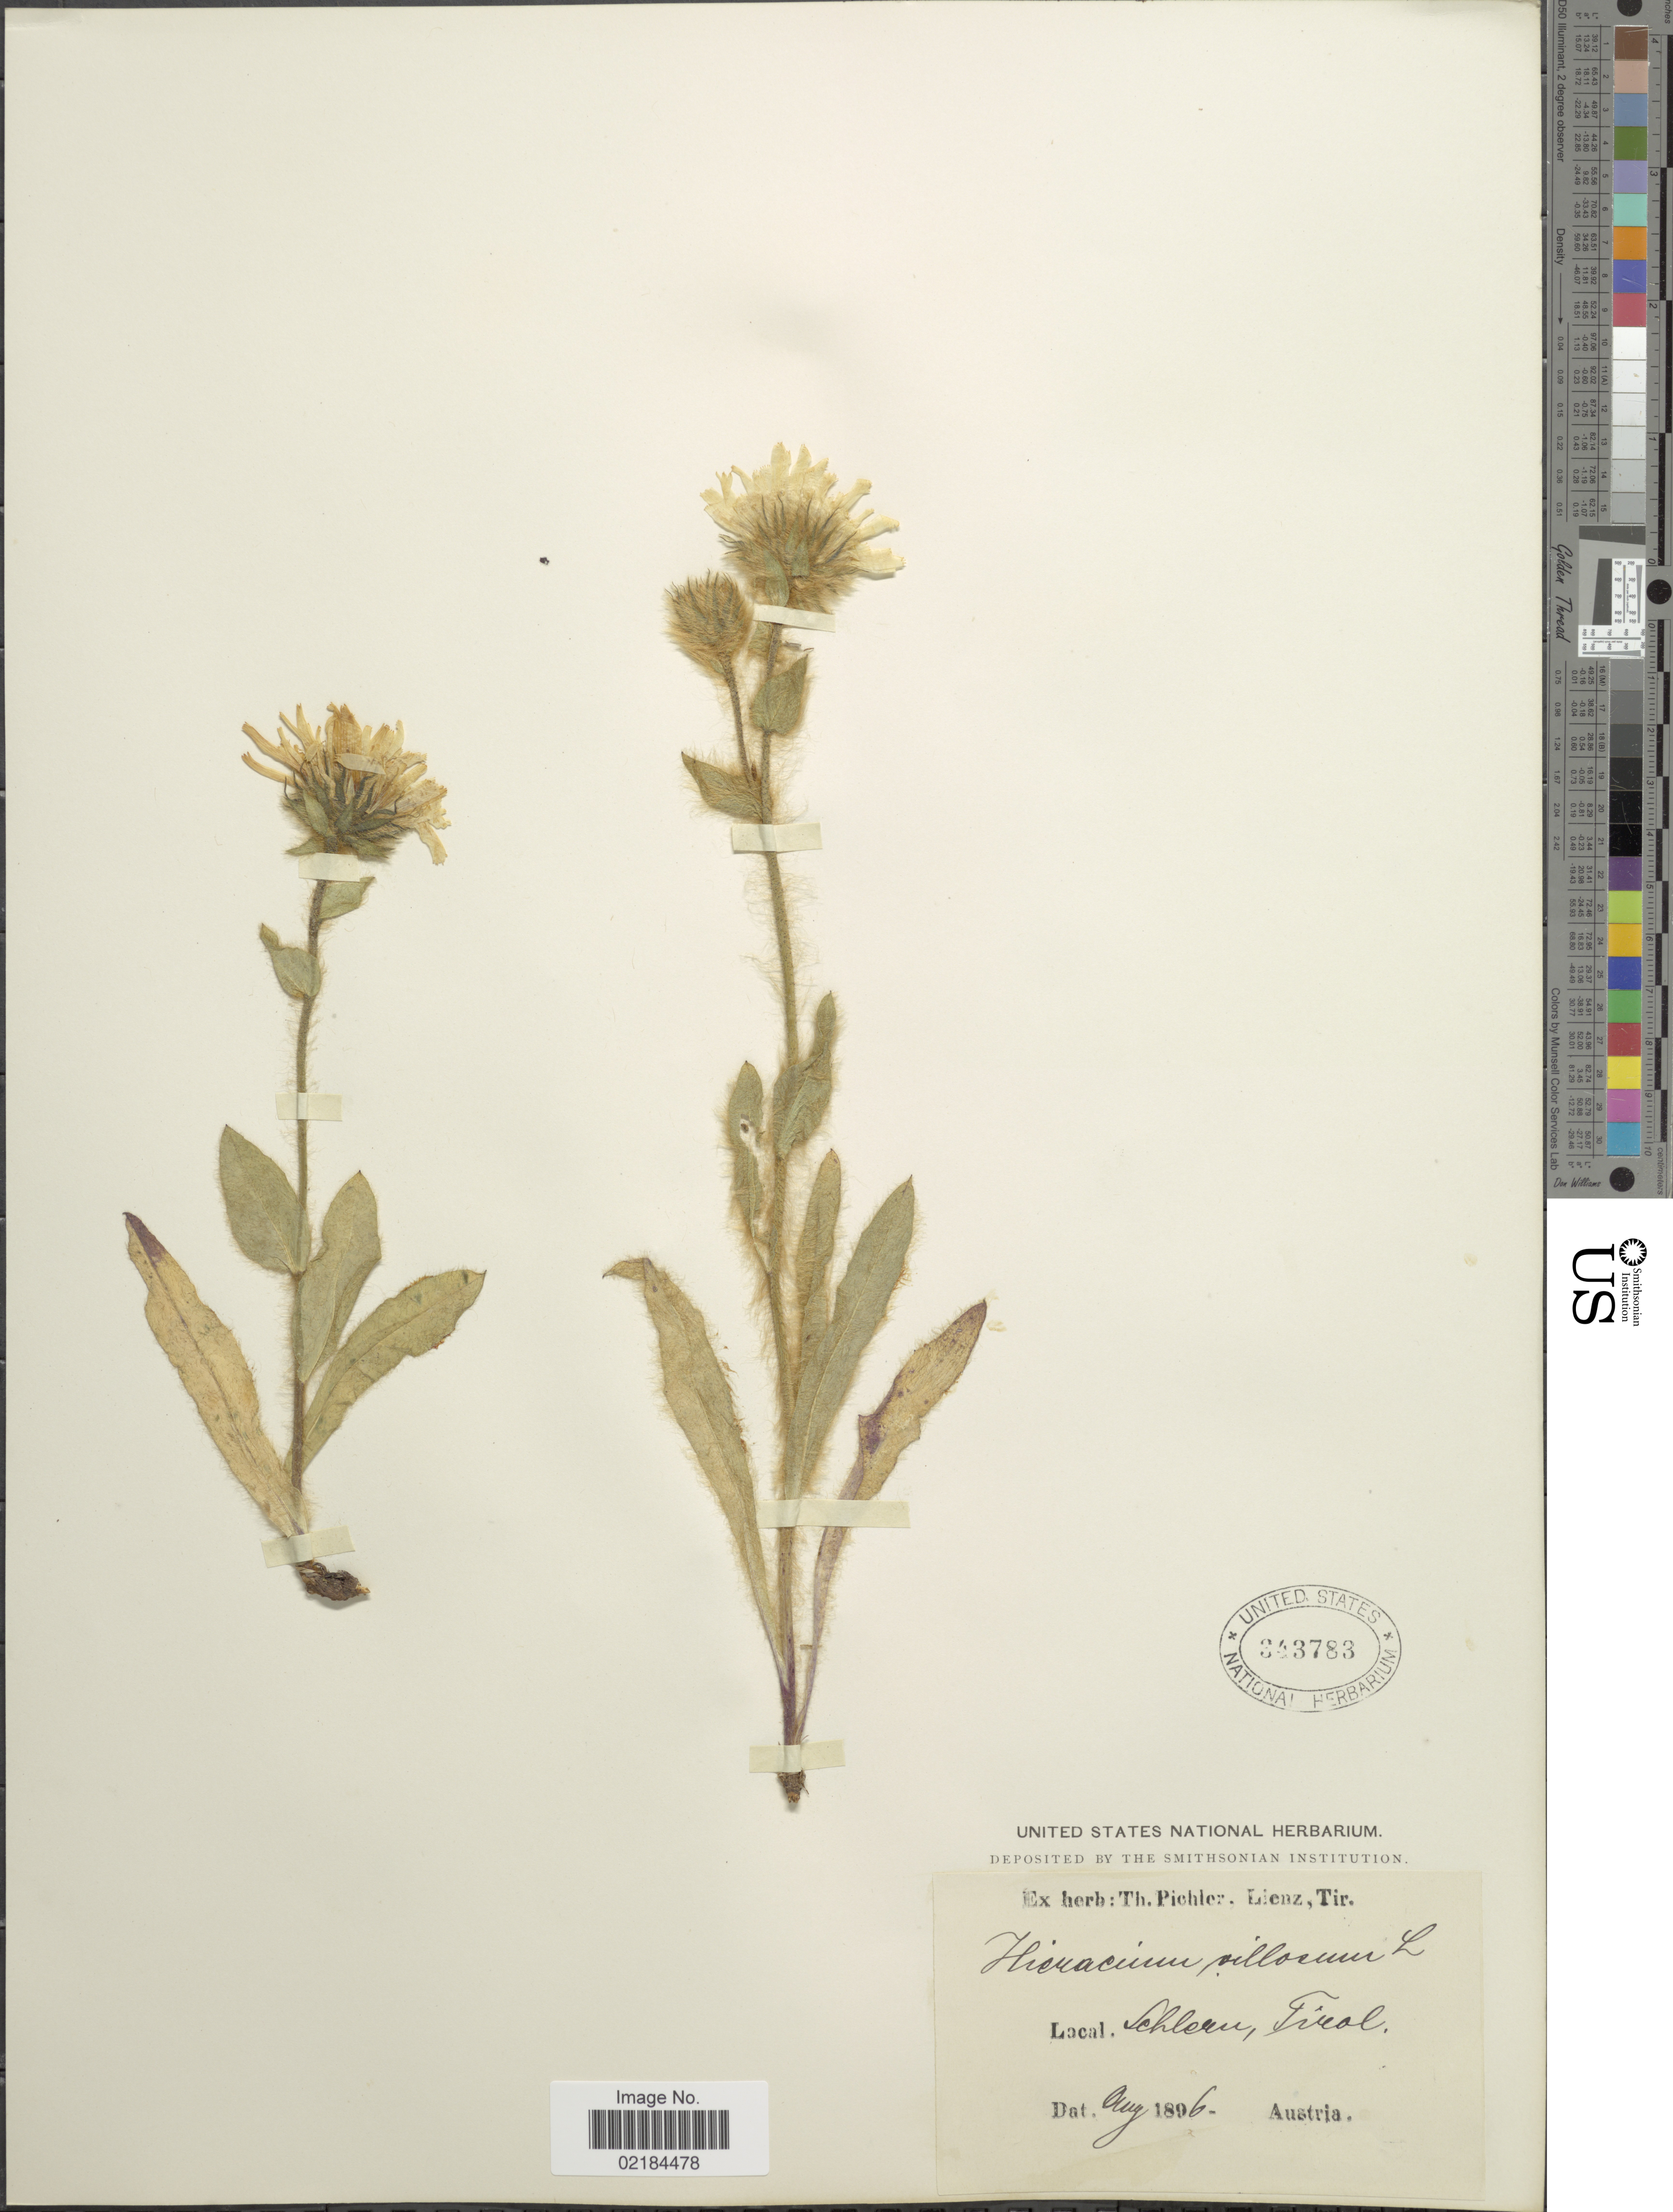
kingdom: Plantae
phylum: Tracheophyta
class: Magnoliopsida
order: Asterales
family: Asteraceae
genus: Hieracium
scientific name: Hieracium villosum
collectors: ex herb. T. Pichler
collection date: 1896-08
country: Italy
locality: Schlern, Tirol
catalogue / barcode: US 343783